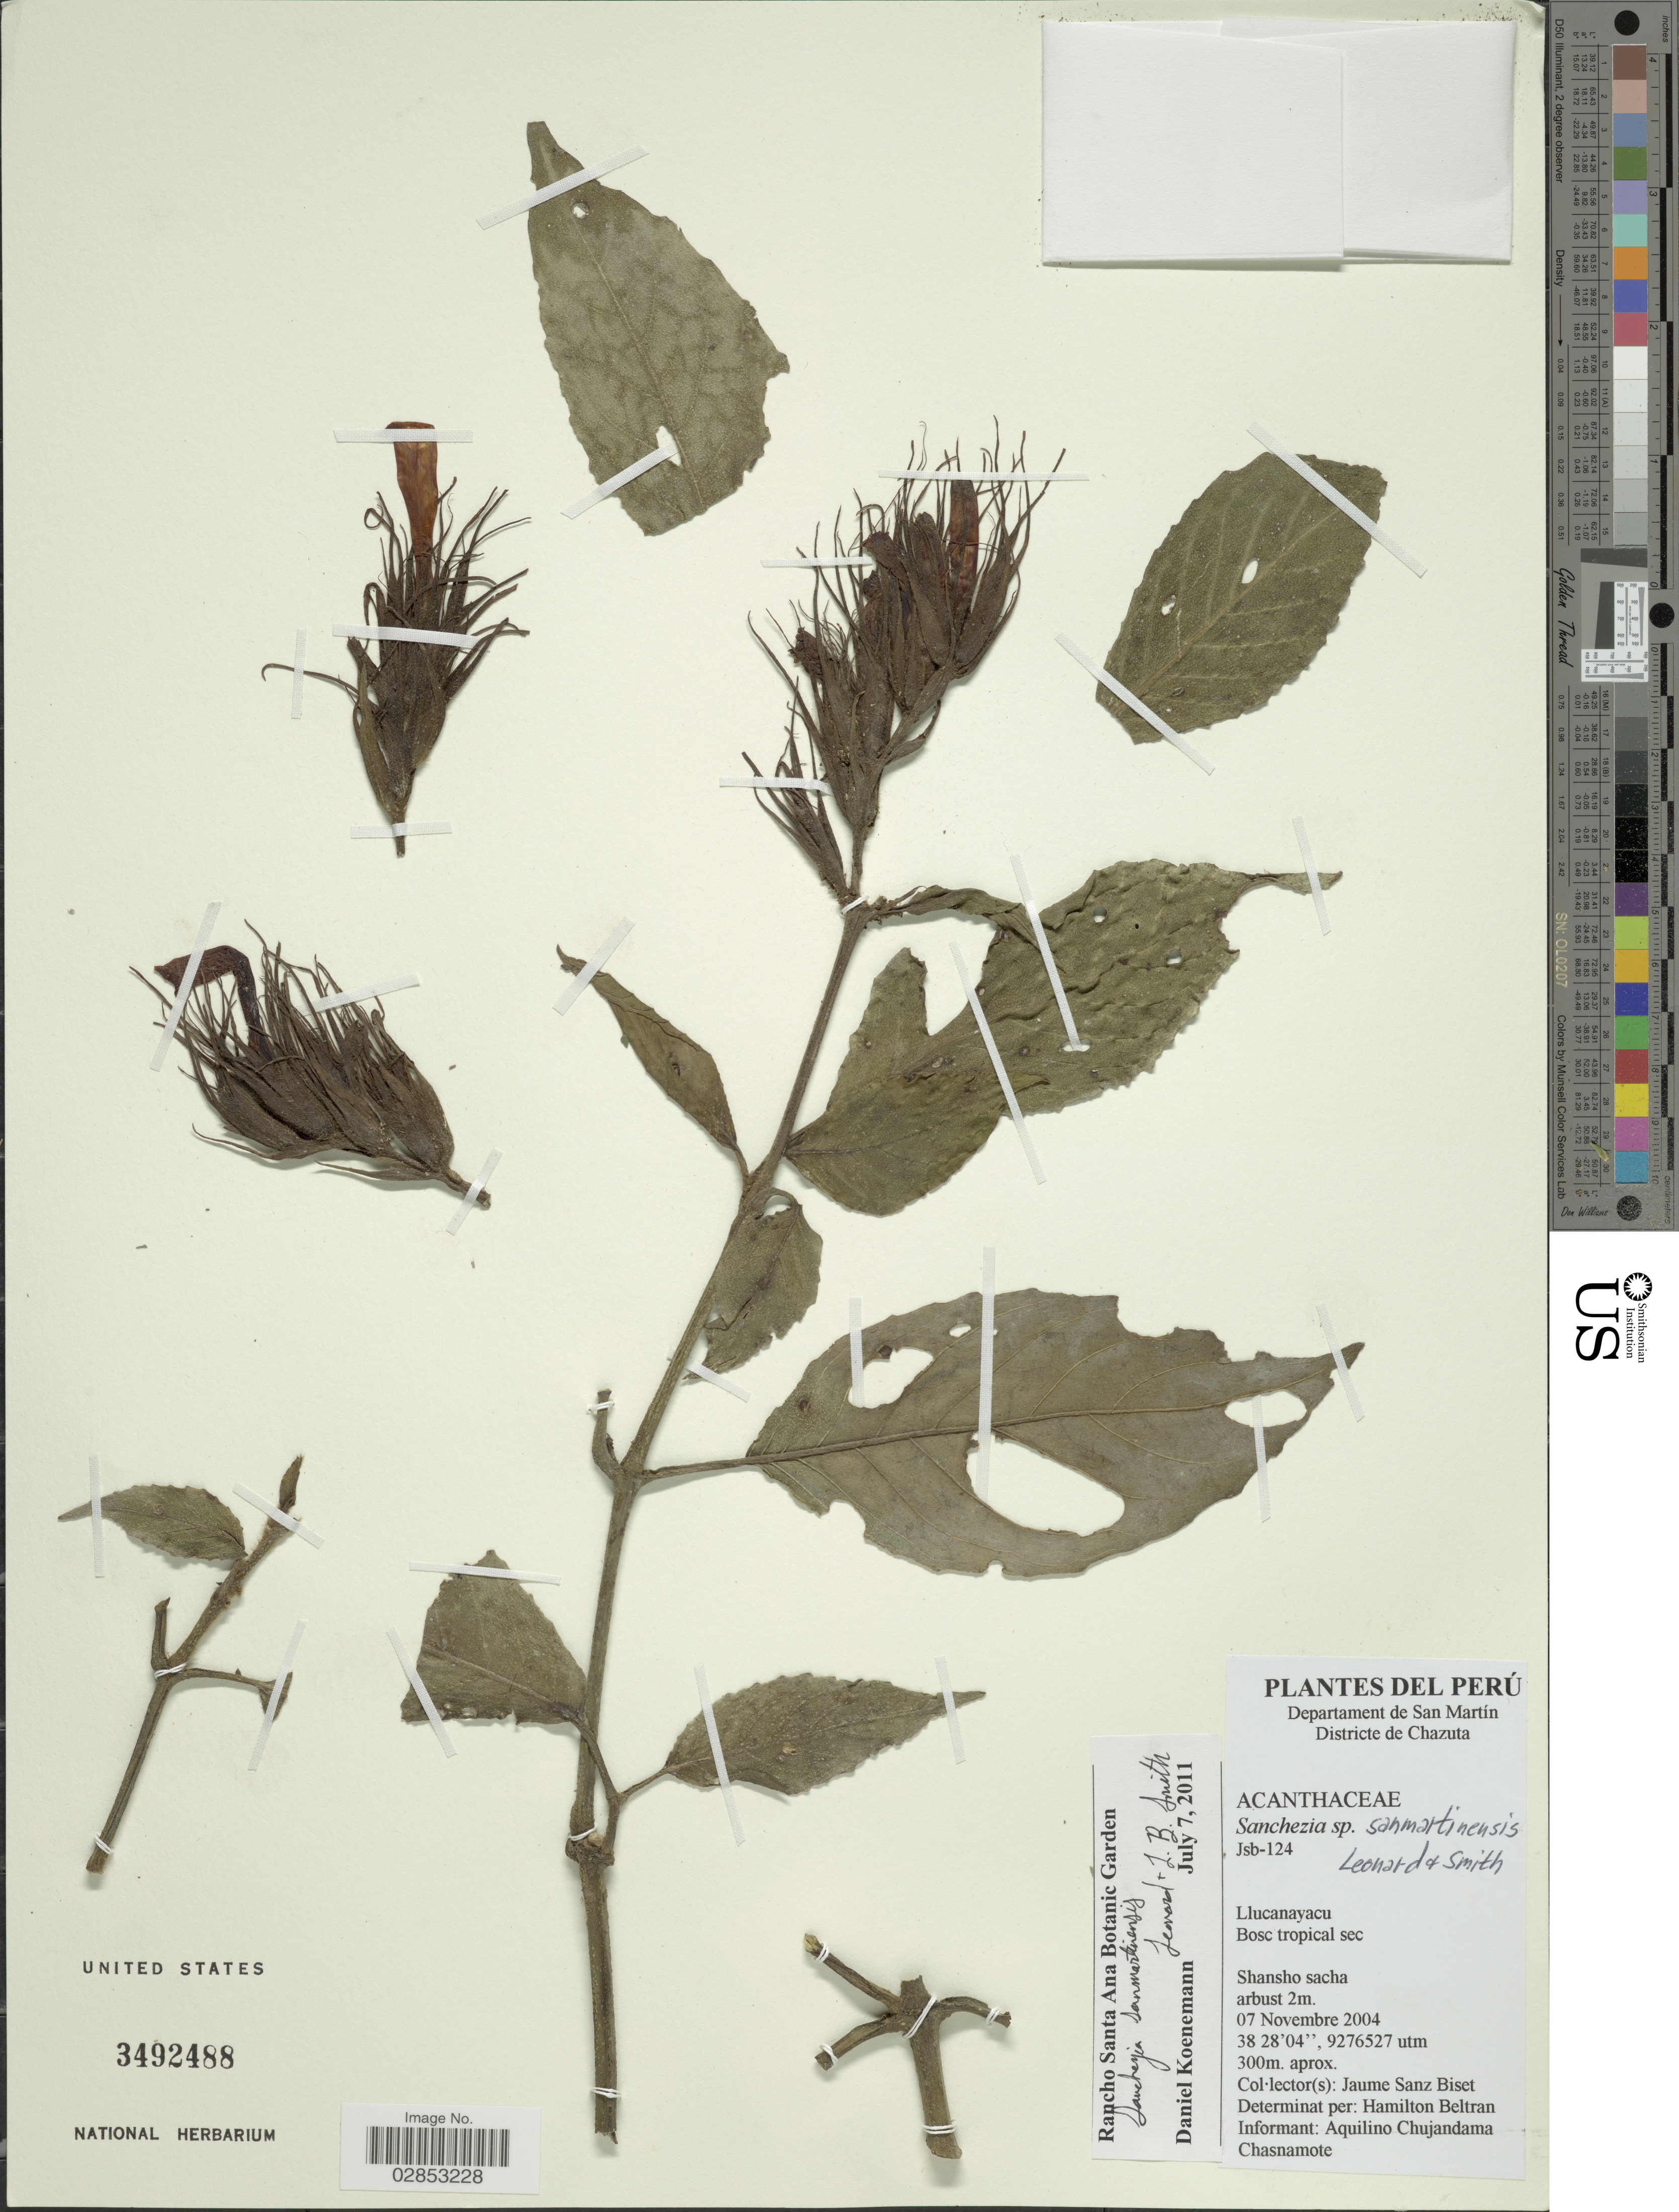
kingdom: Plantae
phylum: Tracheophyta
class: Magnoliopsida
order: Lamiales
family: Acanthaceae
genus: Sanchezia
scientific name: Sanchezia filamentosa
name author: Lindau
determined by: Azevedo, Igor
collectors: J. Sanz Biset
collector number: Jsb-124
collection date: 2004-11-07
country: Peru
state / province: San Martín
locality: Departamento de San Martín, Districte de Chazuta, Shansho sacha. 38 28'04' [unsure placement], 9276527 utm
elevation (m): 300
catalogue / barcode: US 3492488